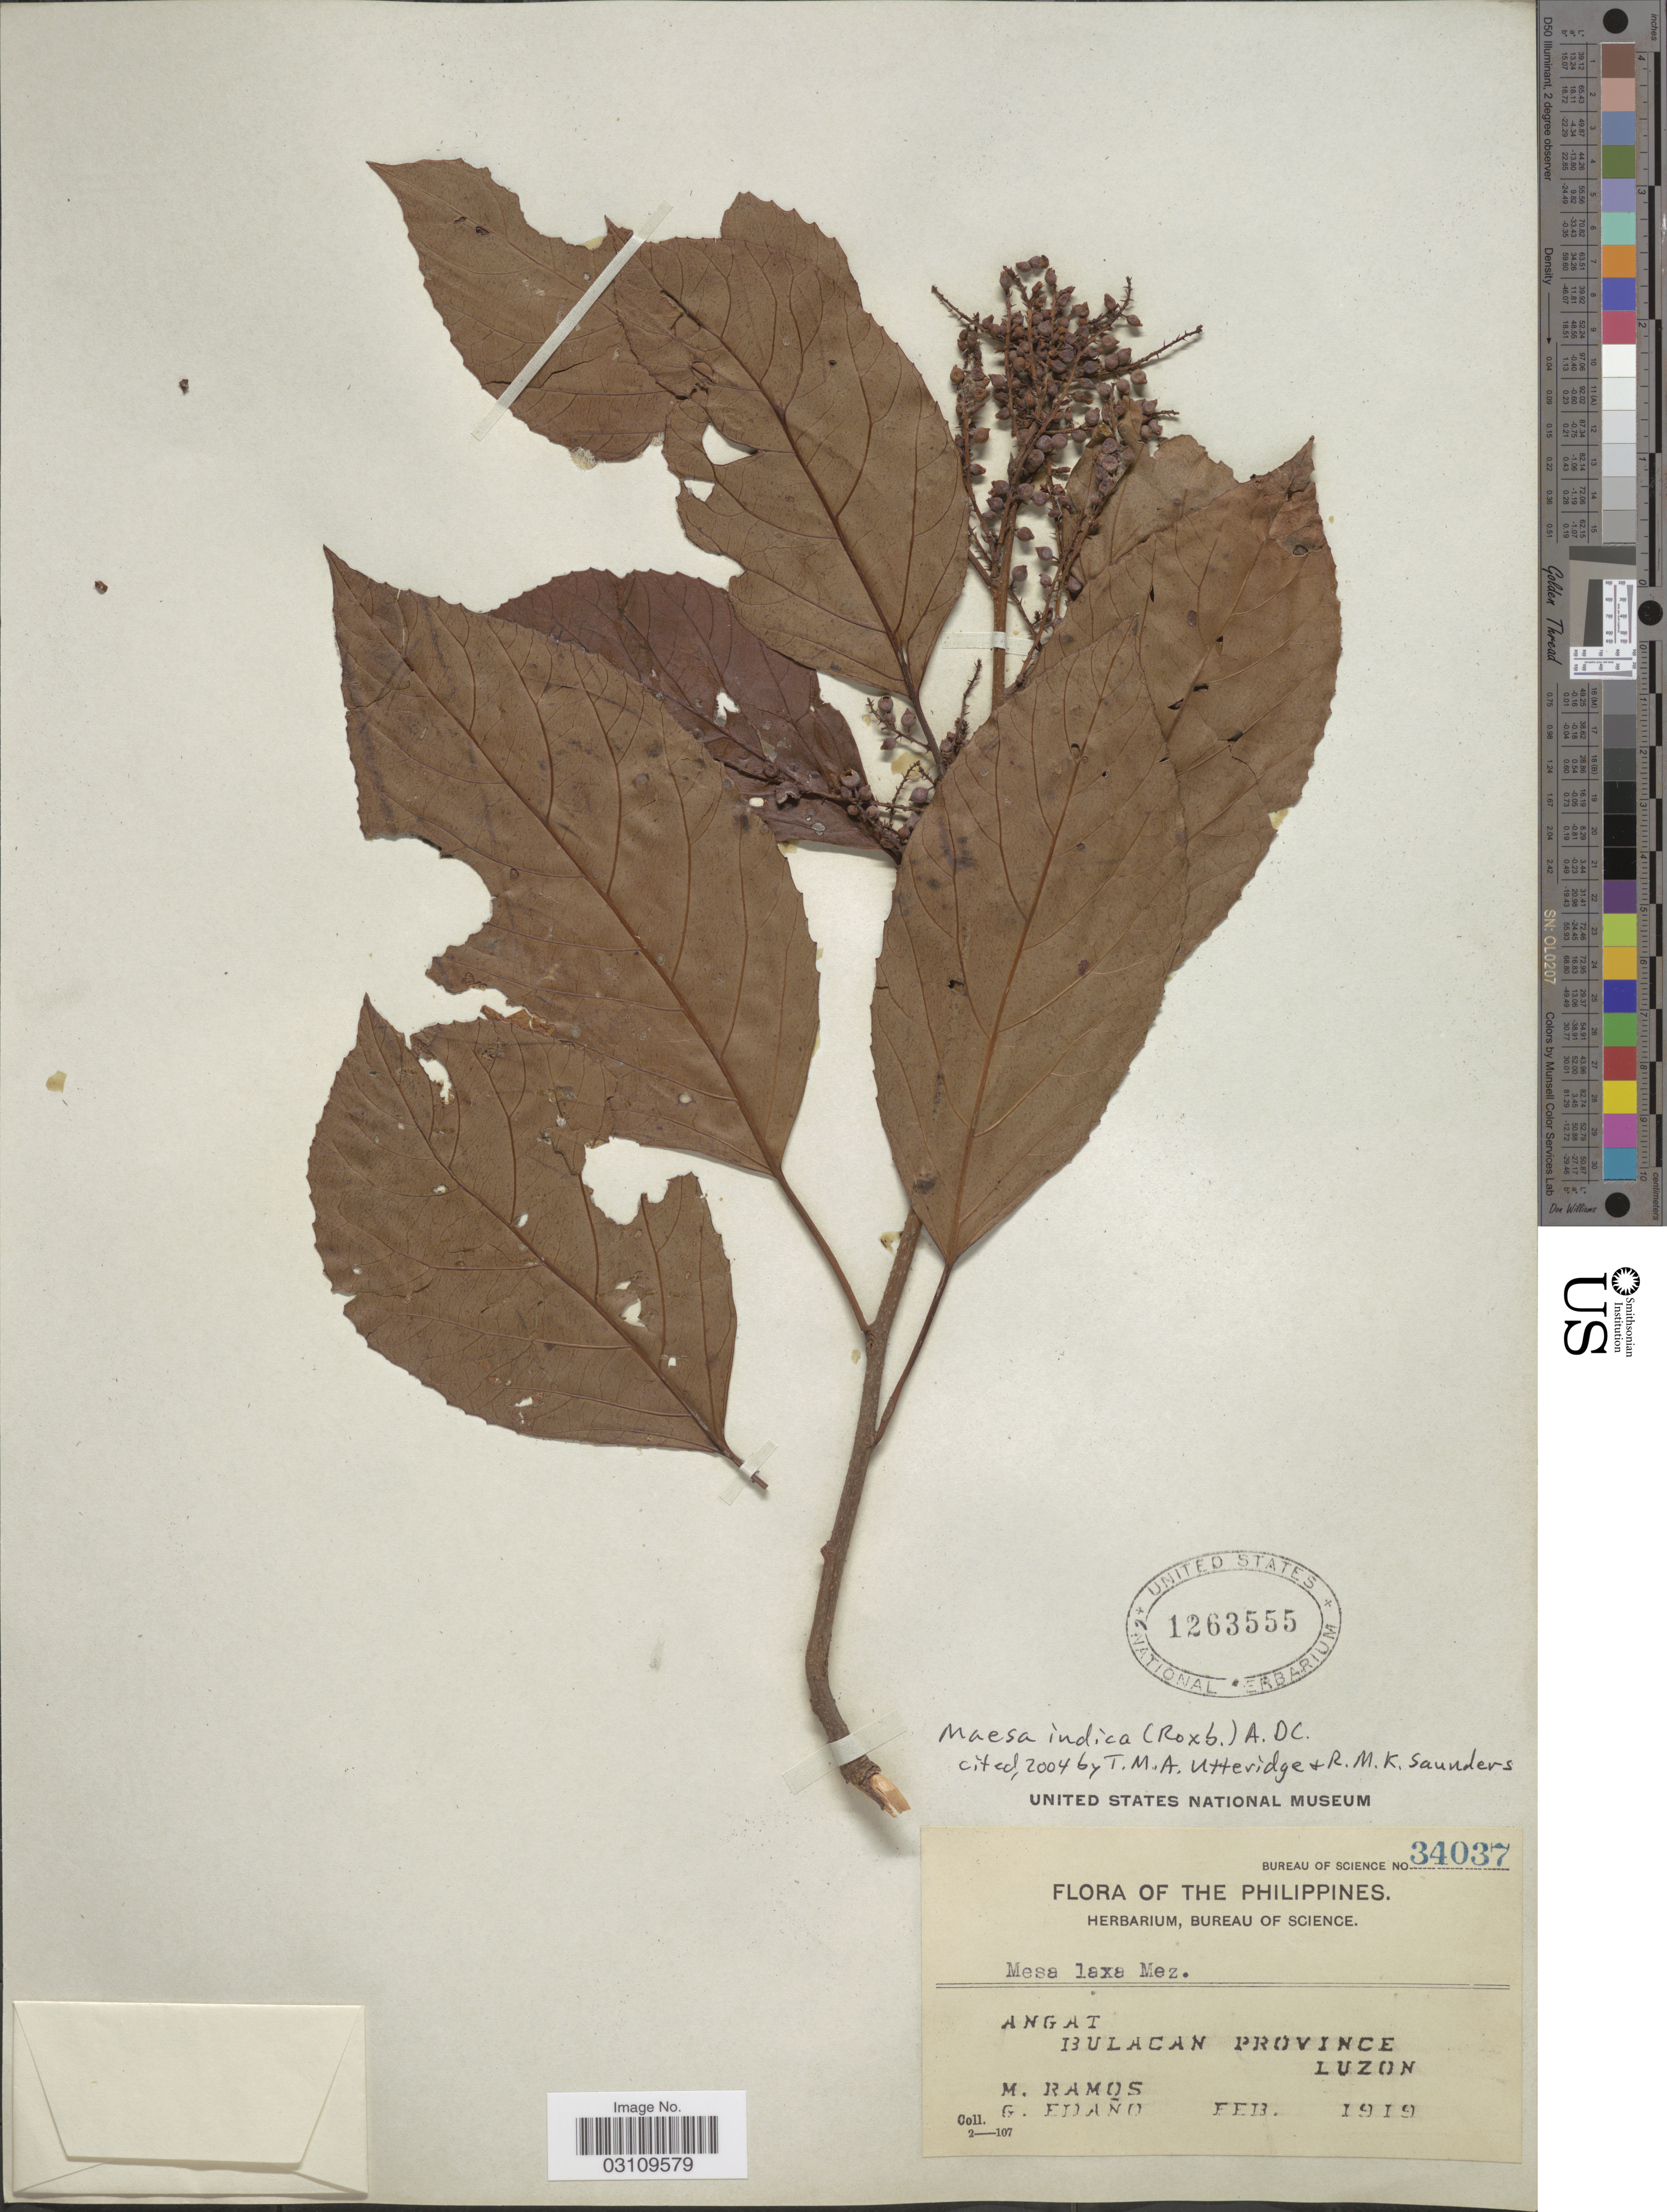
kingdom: Plantae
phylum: Tracheophyta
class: Magnoliopsida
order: Ericales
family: Primulaceae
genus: Maesa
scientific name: Maesa indica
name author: (Roxb.) A. DC.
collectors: M. Ramos & G. Edaño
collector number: Bureau of Science 34037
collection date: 1919-02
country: Philippines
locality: Angat, Bulacan Province, Luzon.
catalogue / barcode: US 1263555